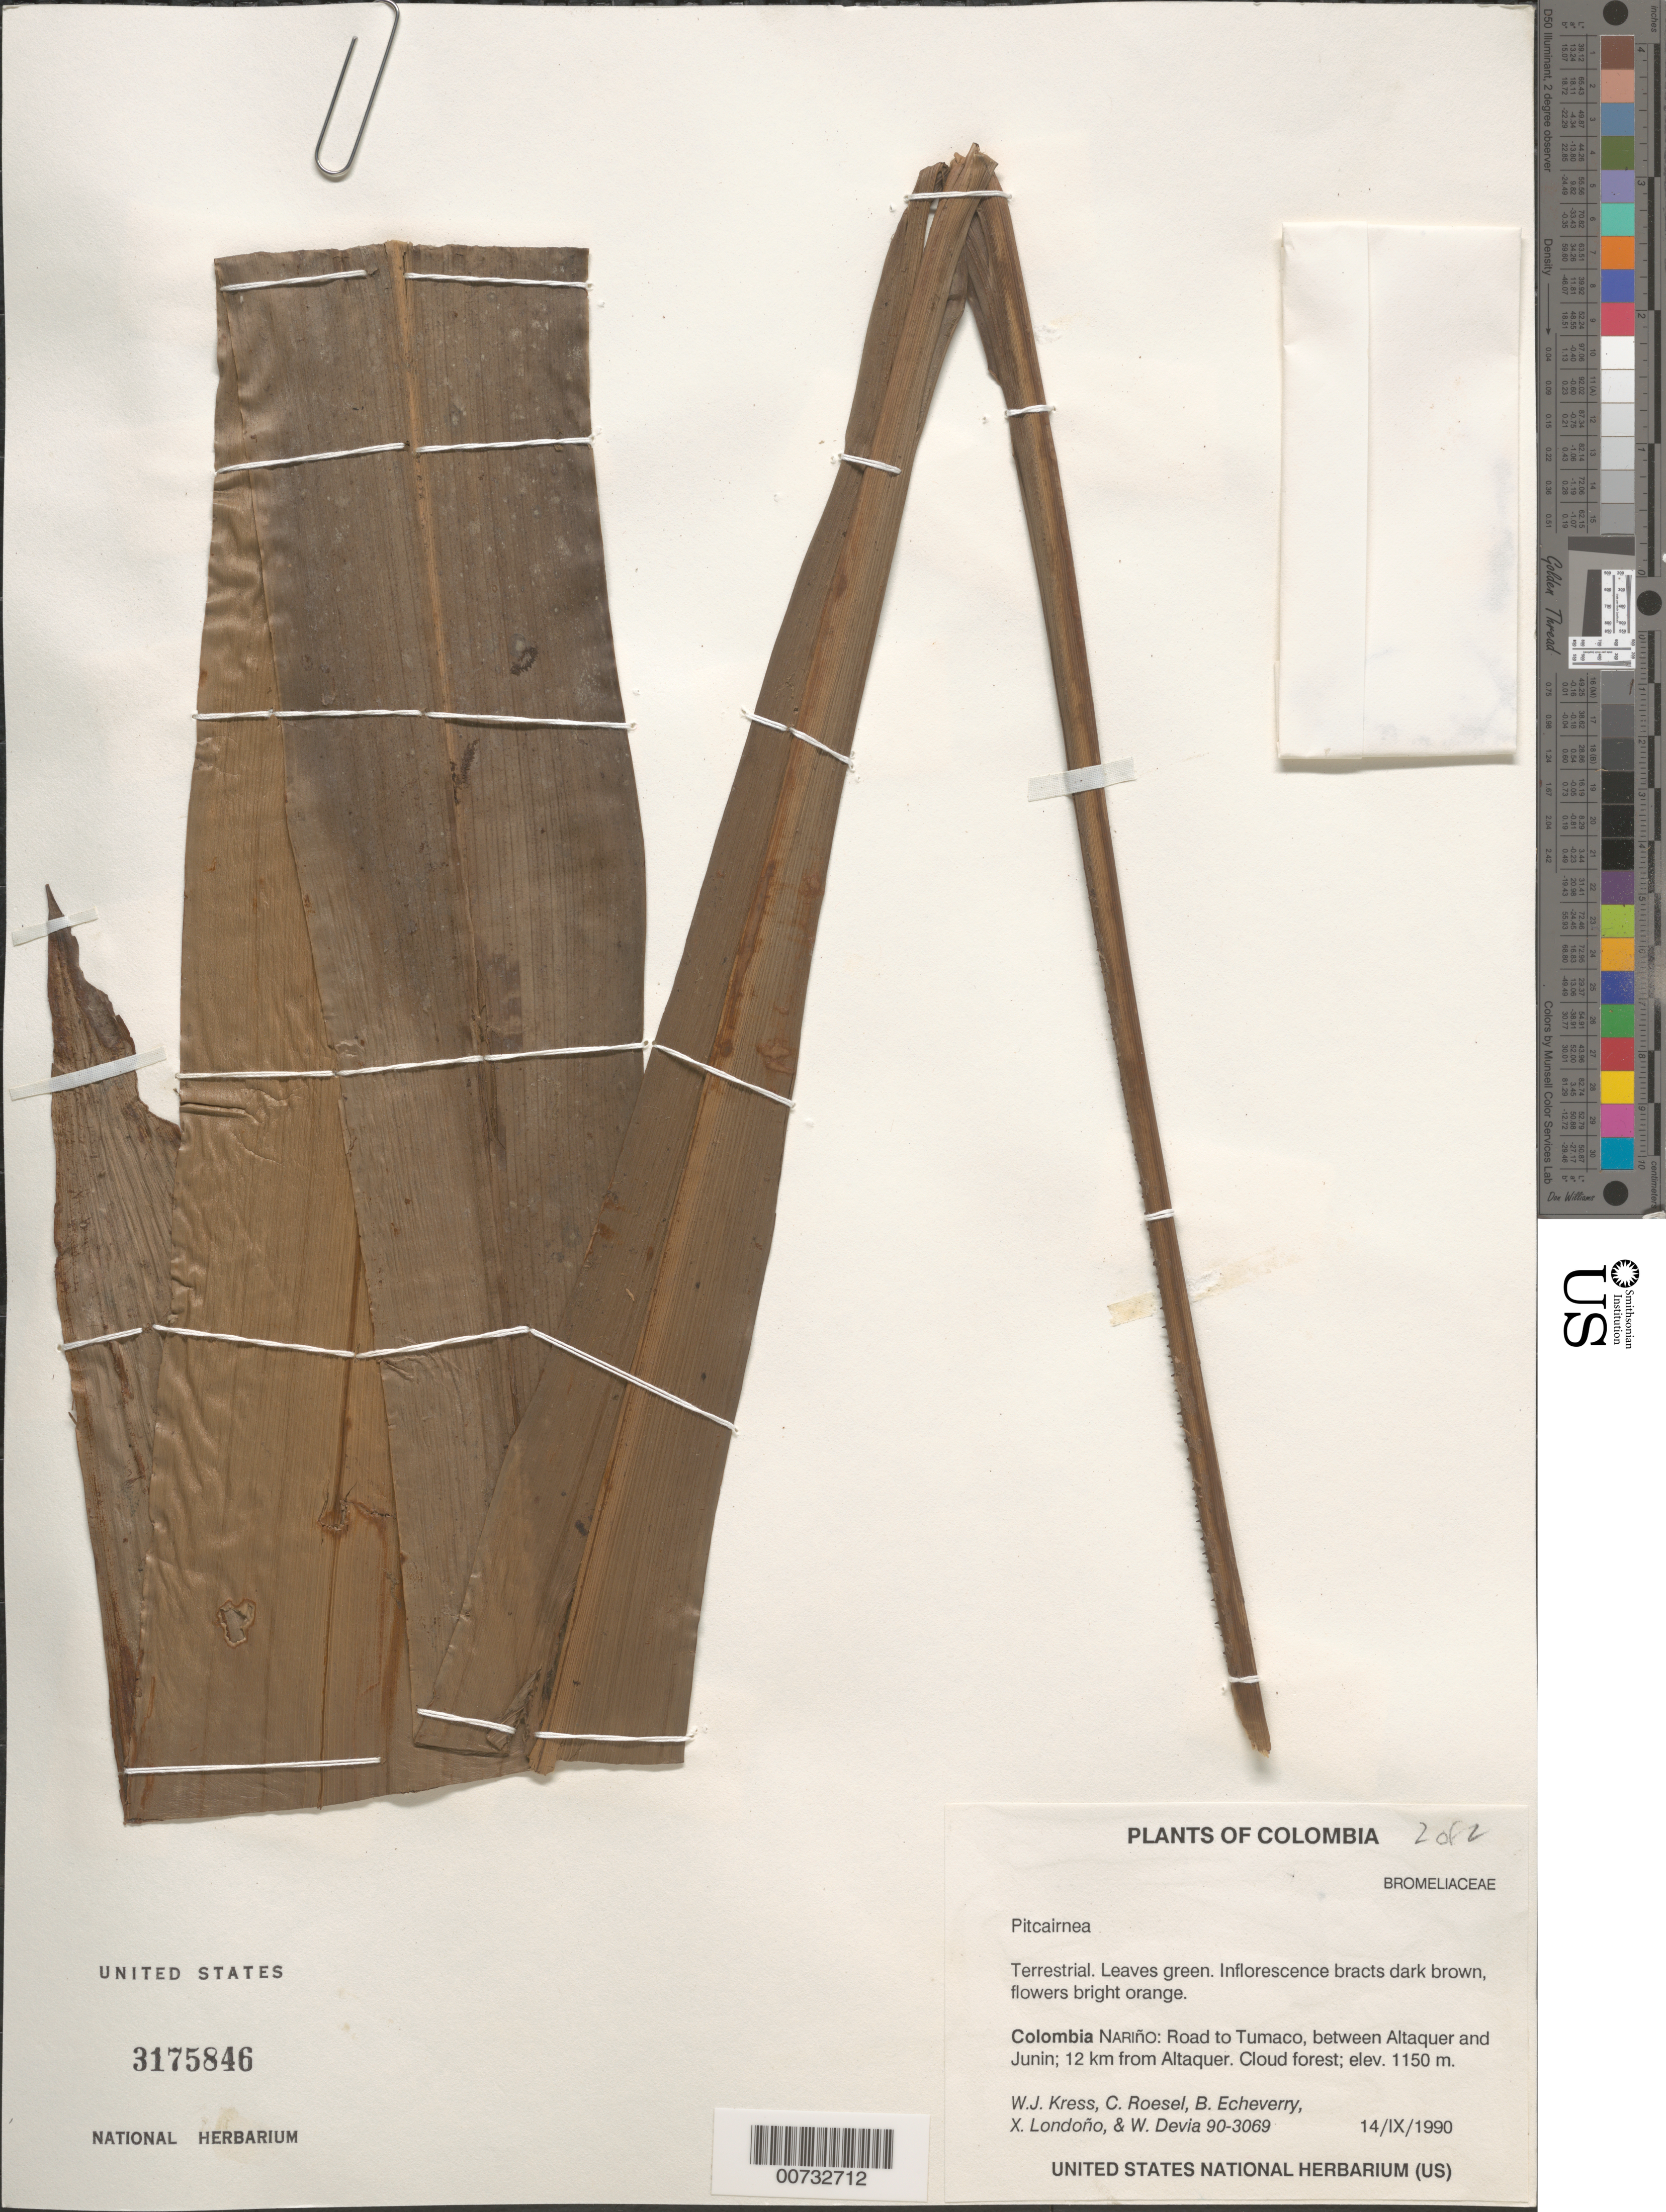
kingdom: Plantae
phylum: Tracheophyta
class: Liliopsida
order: Poales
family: Bromeliaceae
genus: Pitcairnia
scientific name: Pitcairnia bakeri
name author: (André) André ex Mez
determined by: Luther, Hans E.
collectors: W. J. Kress, C. S. Roesel, B. Echeverry, X. Londoño & W. Devia A.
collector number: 90-3069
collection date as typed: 14 Sep 1990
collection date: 1990-09-14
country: Colombia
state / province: Nariño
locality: Road to Tumaco, between Altaquer and Junin; 12 km from Altaquer. Cloud forest.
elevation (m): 1150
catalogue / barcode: US 3175846